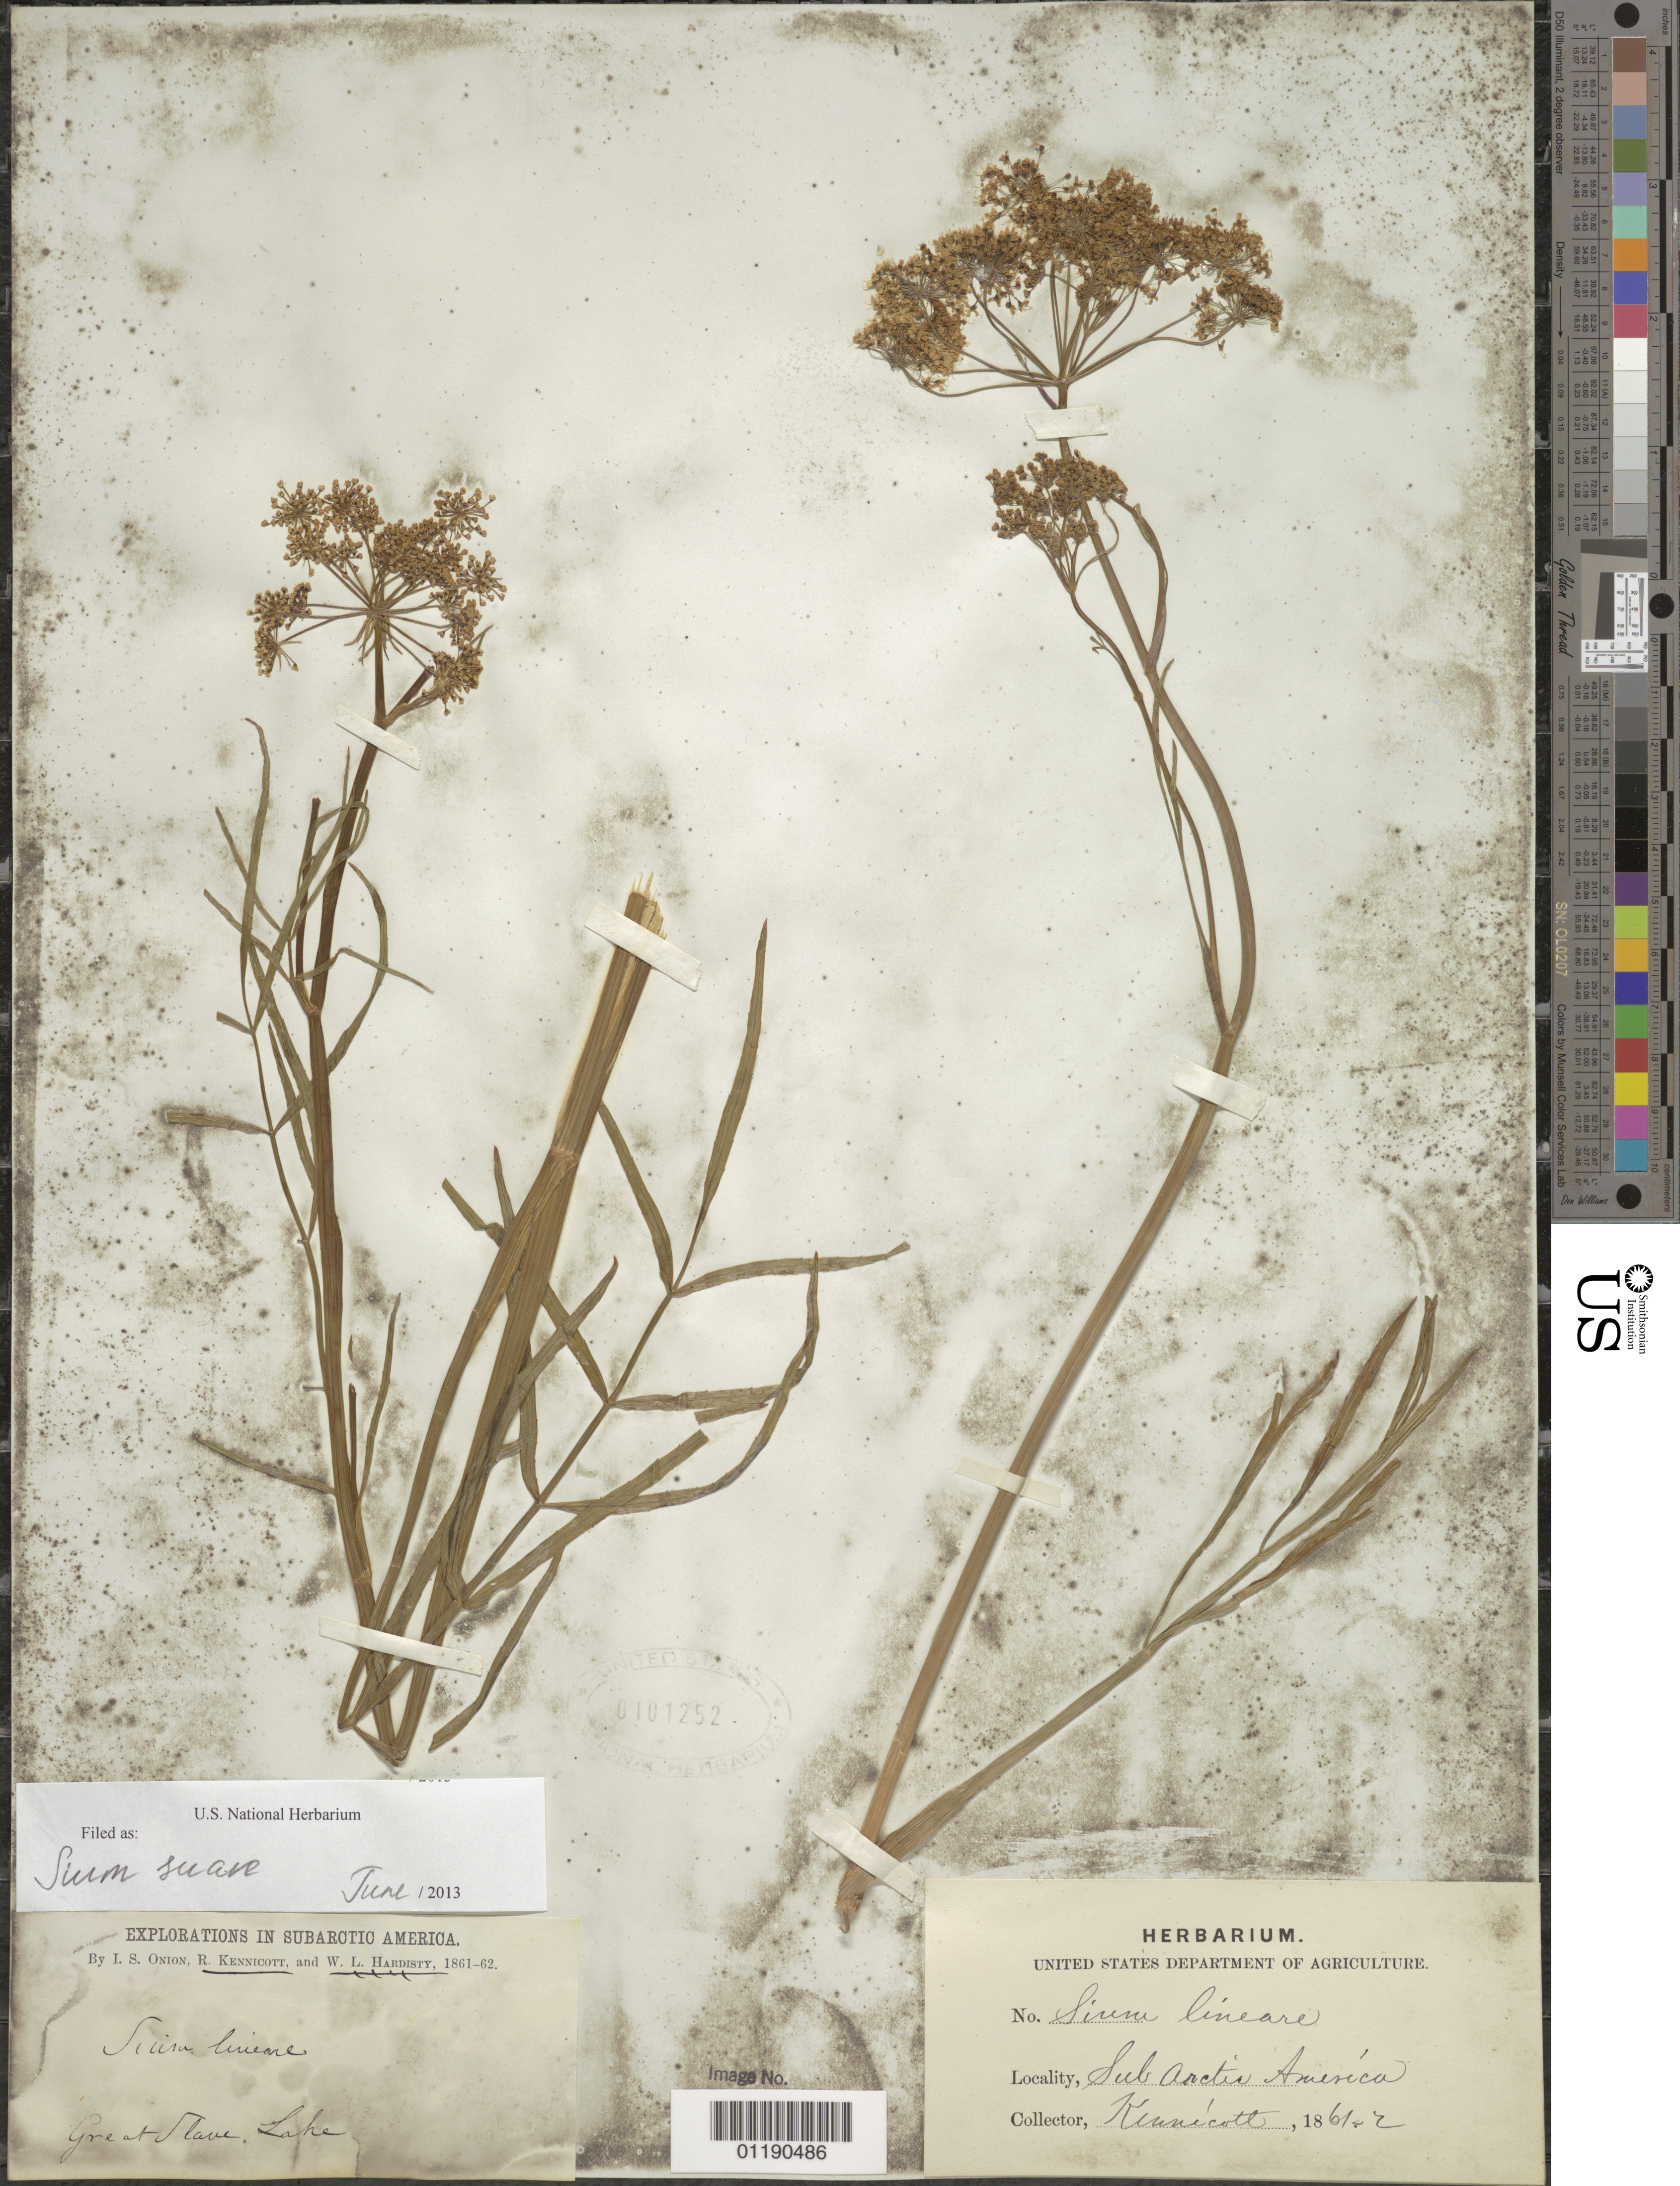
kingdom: Plantae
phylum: Tracheophyta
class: Magnoliopsida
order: Apiales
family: Apiaceae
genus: Sium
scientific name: Sium suave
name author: Walter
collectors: I. Onion, R. Kennicott & W. Hardisty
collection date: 1861/1862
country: Canada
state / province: Northwest Territories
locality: Great Slave Lake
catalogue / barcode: US 101252